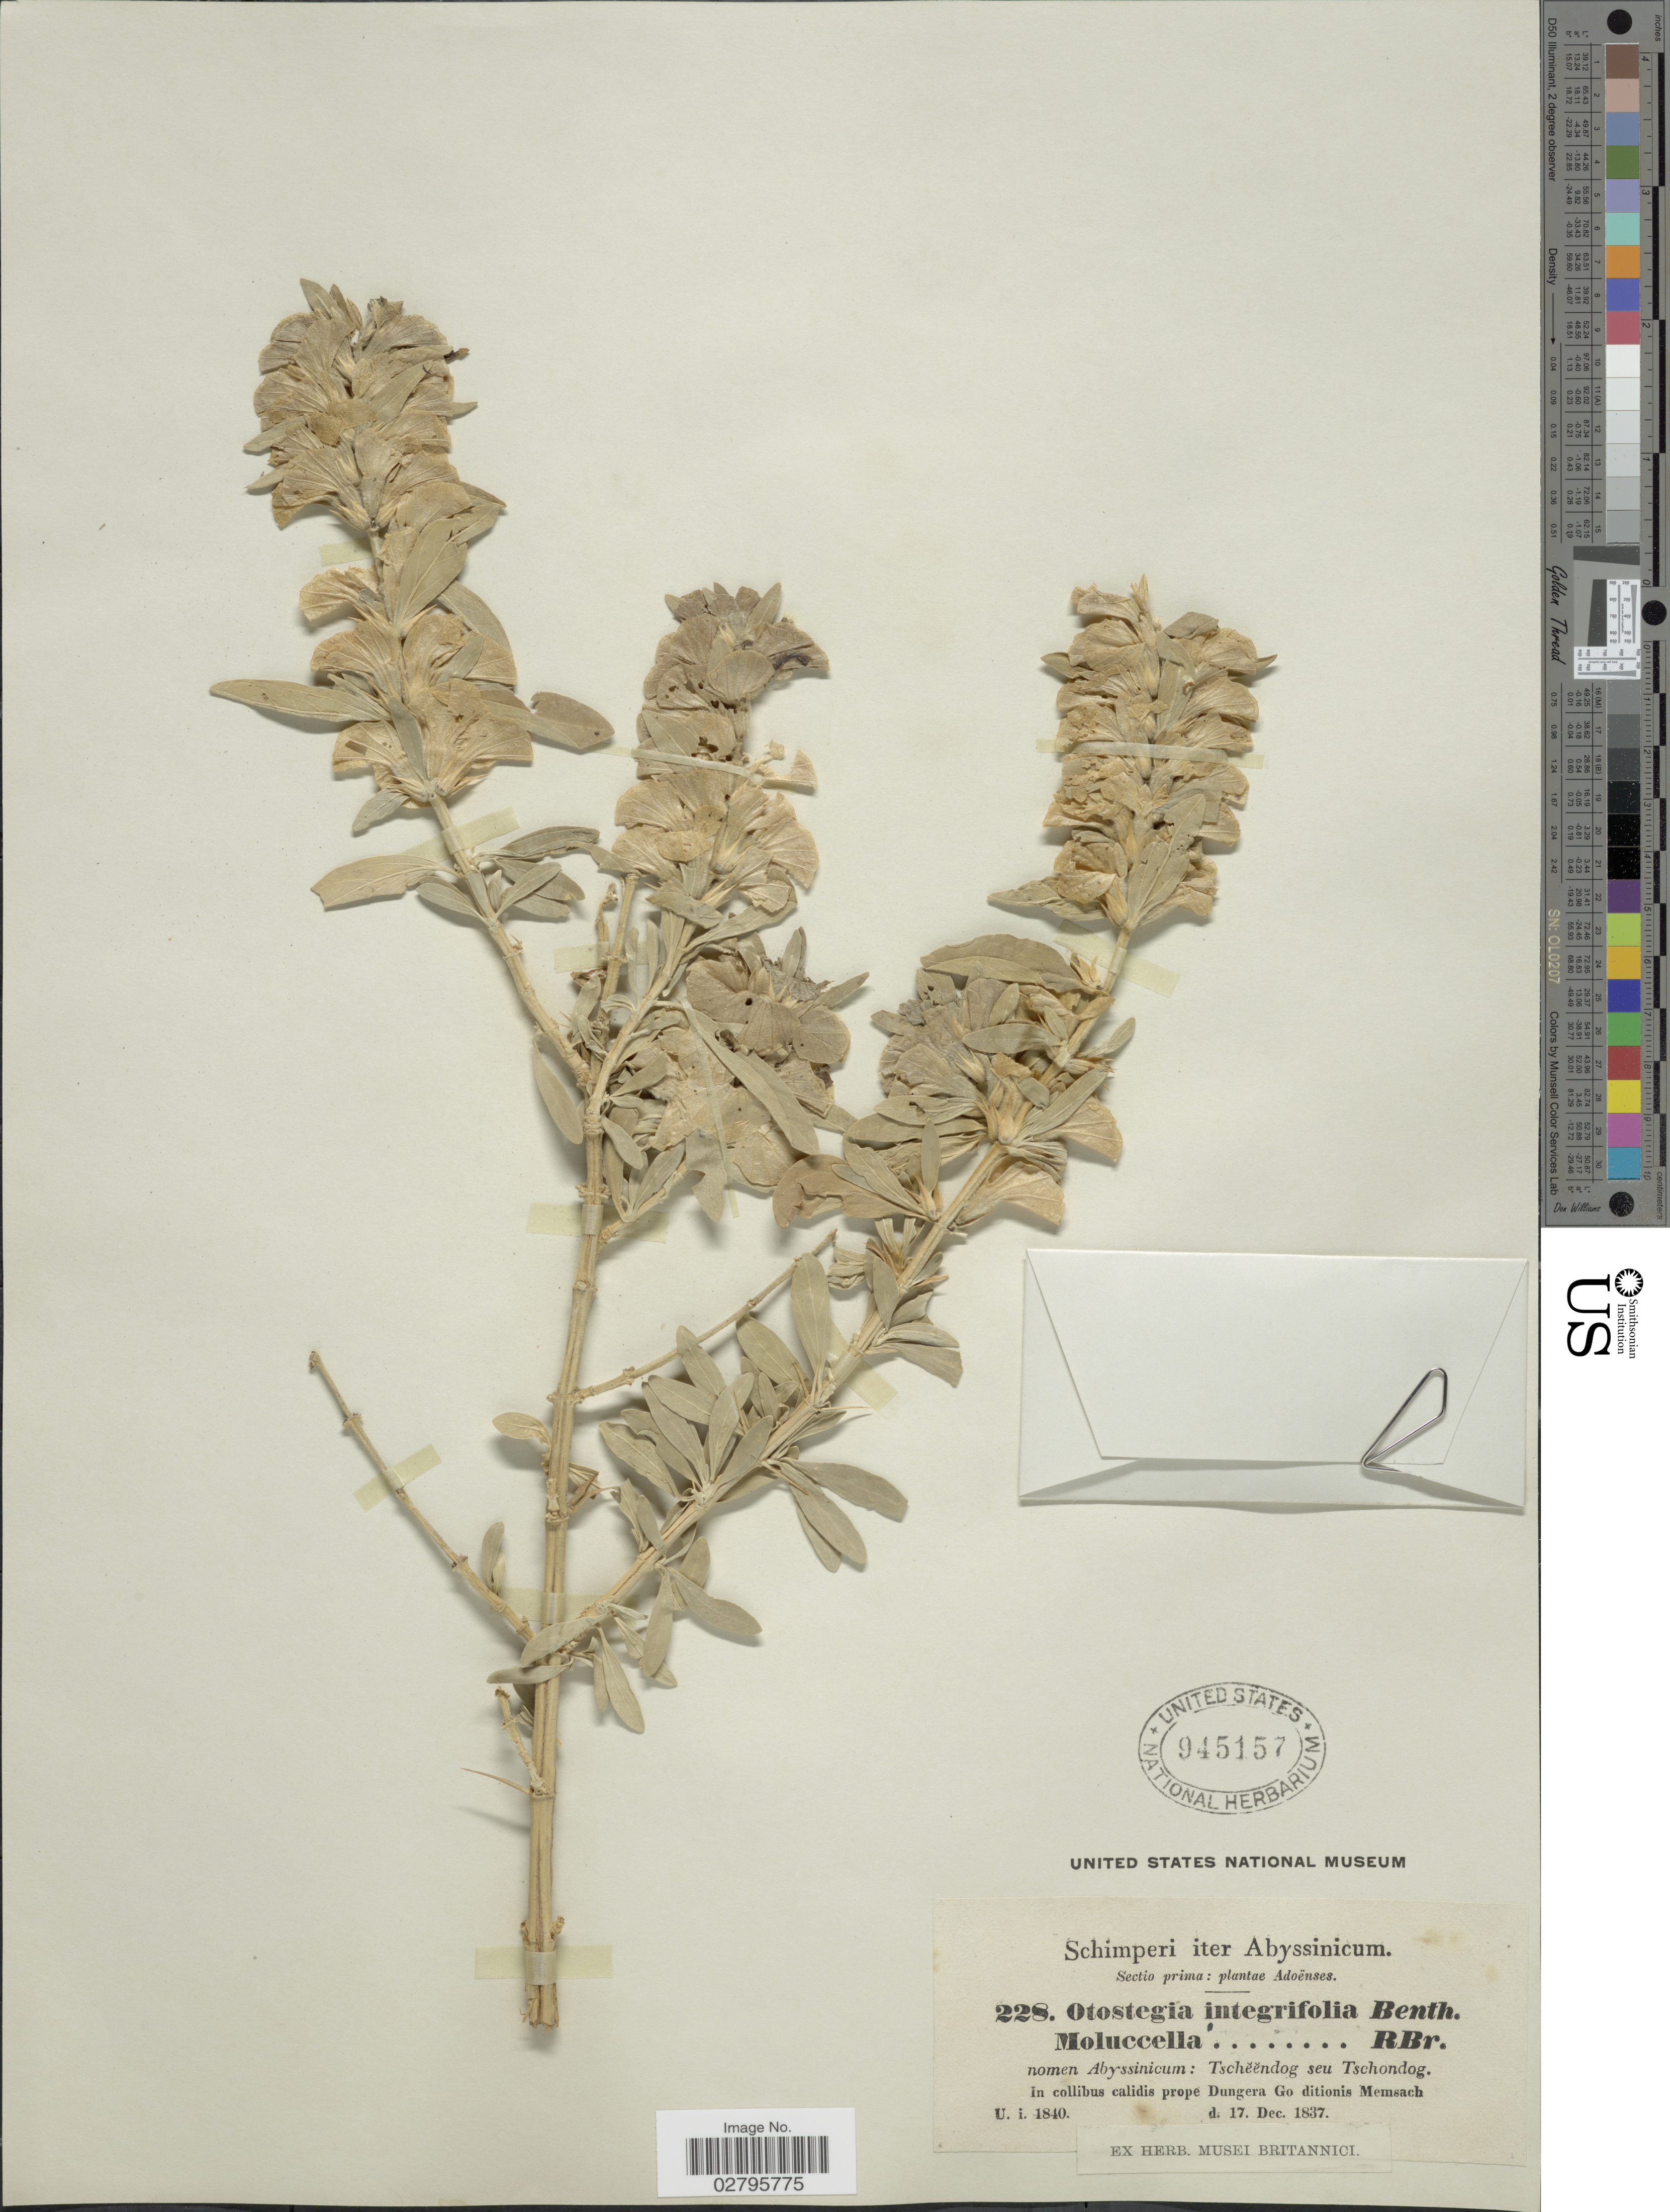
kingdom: Plantae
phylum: Tracheophyta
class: Magnoliopsida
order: Lamiales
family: Lamiaceae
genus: Otostegia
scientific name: Otostegia integrifolia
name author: Benth.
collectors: -. Schimper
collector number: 228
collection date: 1837-12-17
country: Eritrea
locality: Abyssinicum, Adoënses, In collibus calidis prope Dungera Go ditionis Memsach.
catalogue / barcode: US 945157